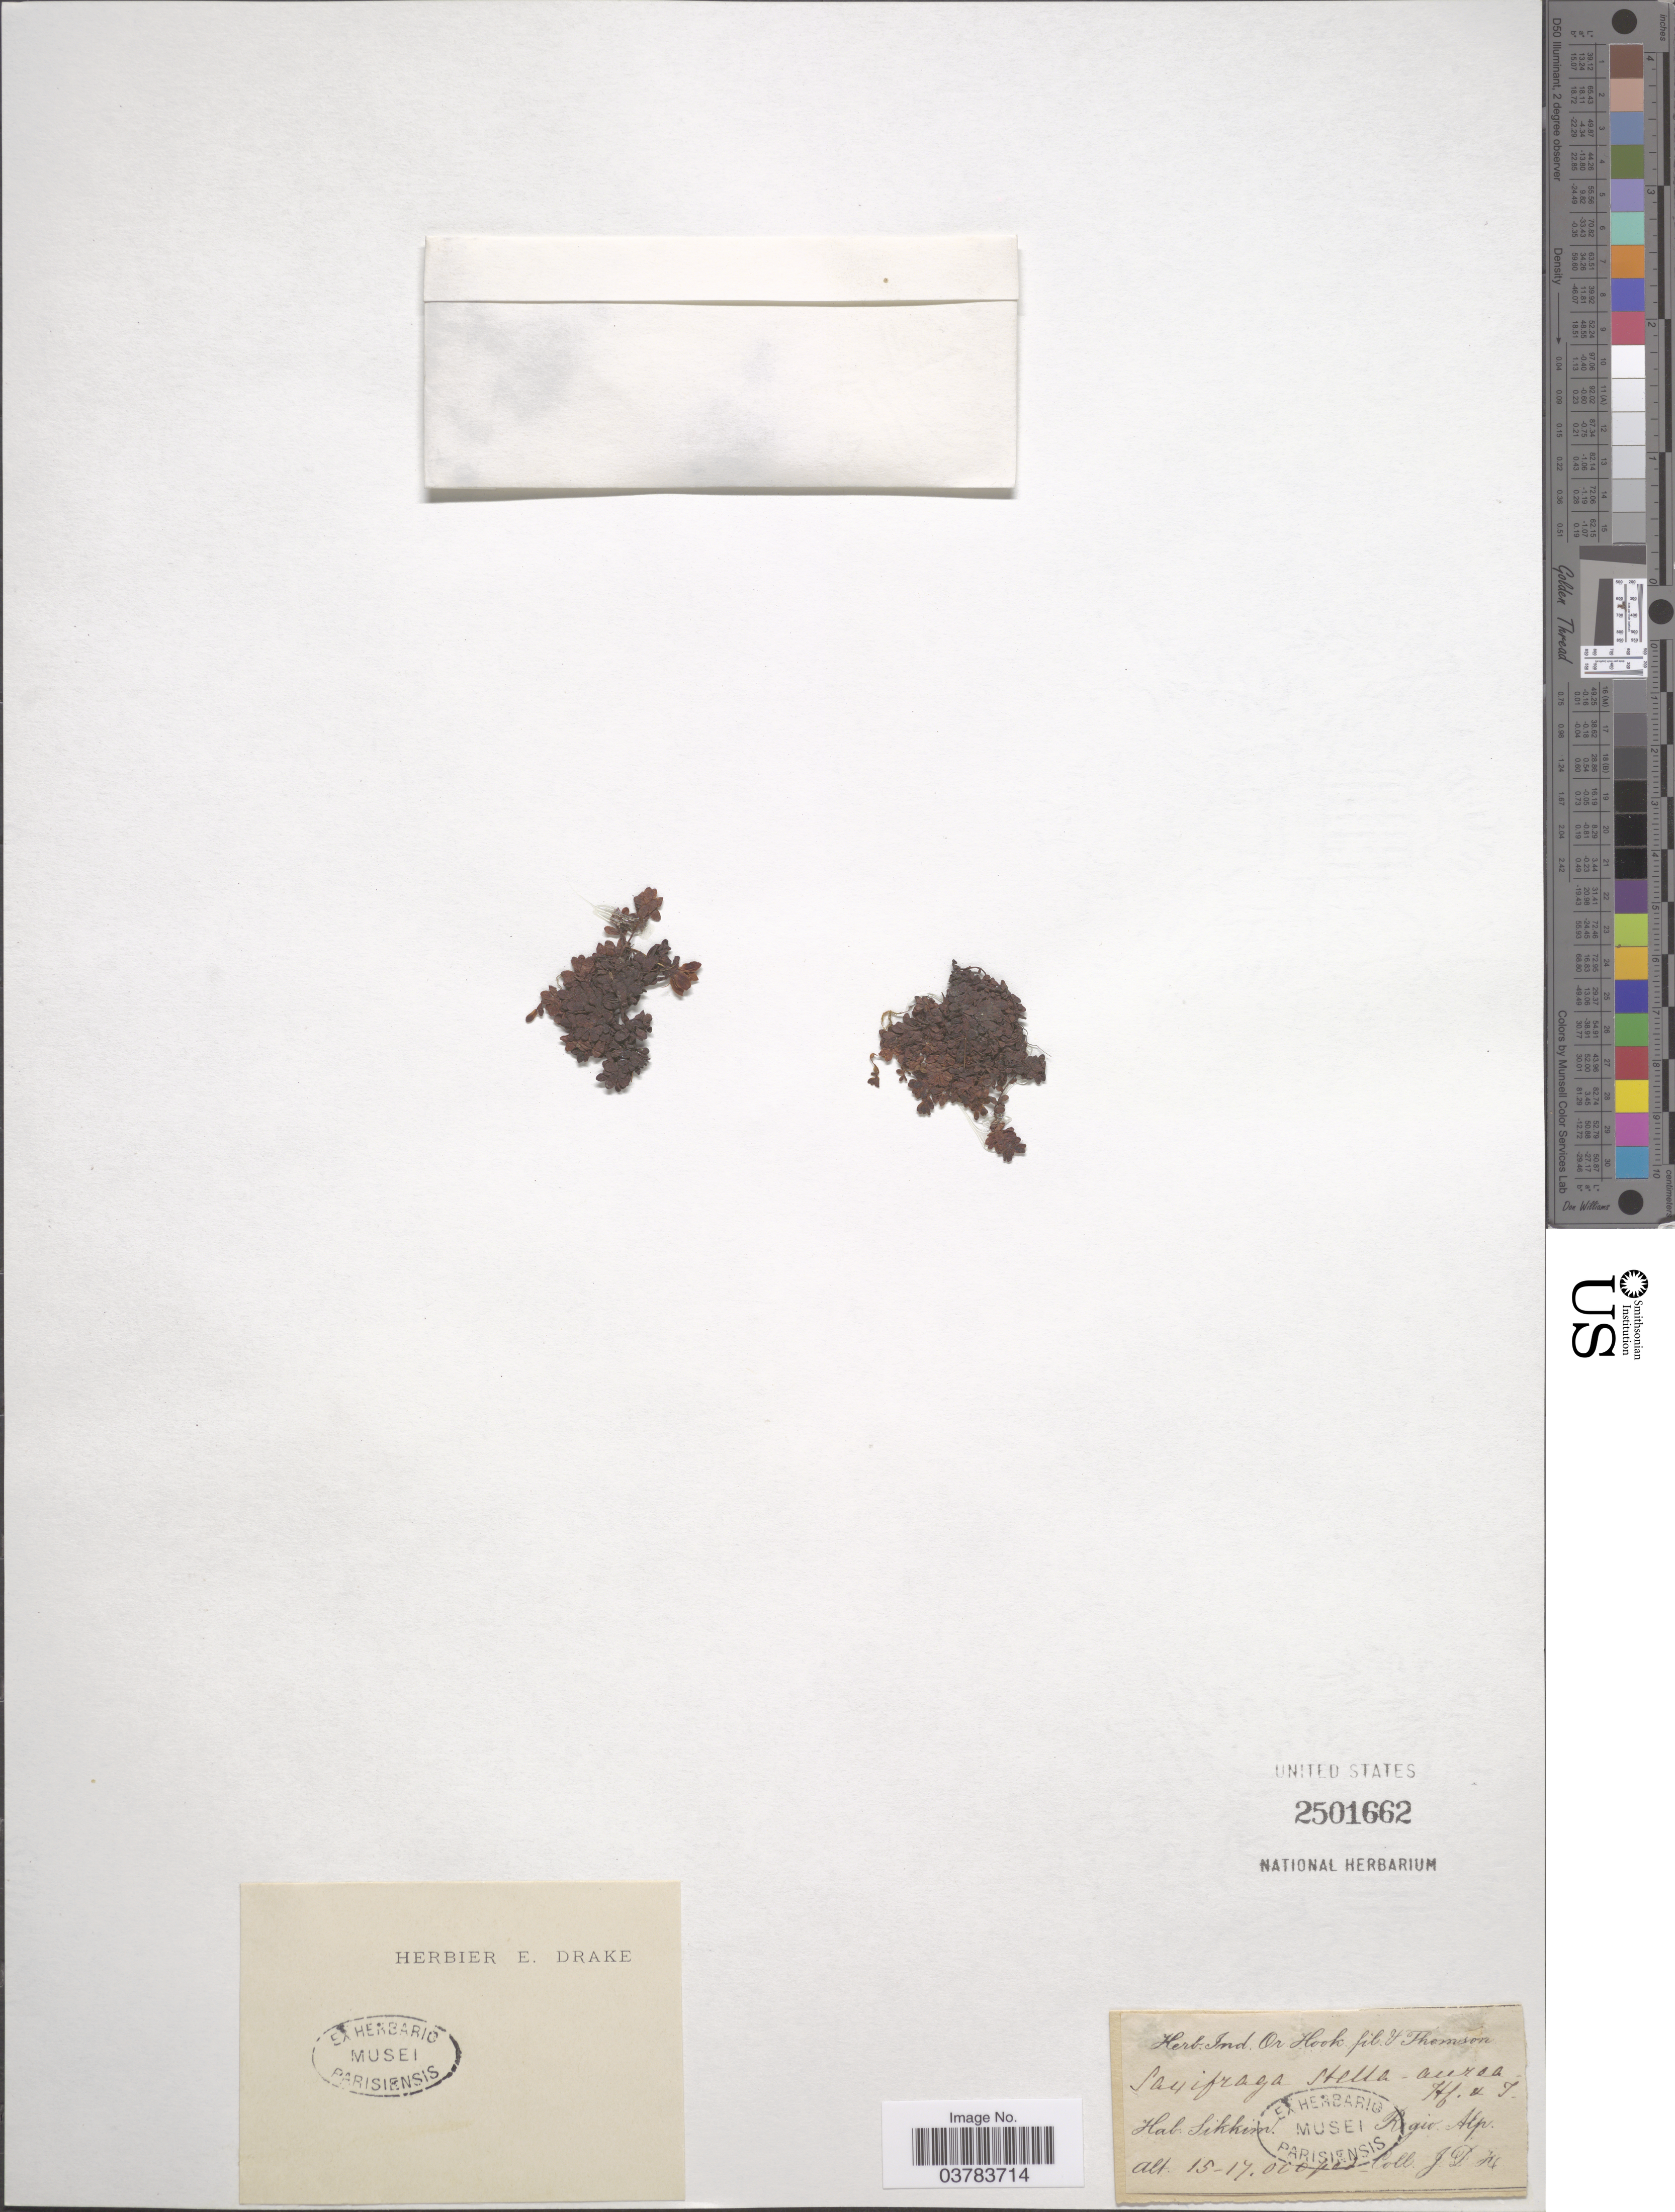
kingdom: Plantae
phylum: Tracheophyta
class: Magnoliopsida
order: Saxifragales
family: Saxifragaceae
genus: Saxifraga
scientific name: Saxifraga stella-aurea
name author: Hook. f. & Thomson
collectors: J. D. Hooker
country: India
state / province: Sikkim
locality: Regio. Alp.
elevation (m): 4572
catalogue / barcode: US 2501662